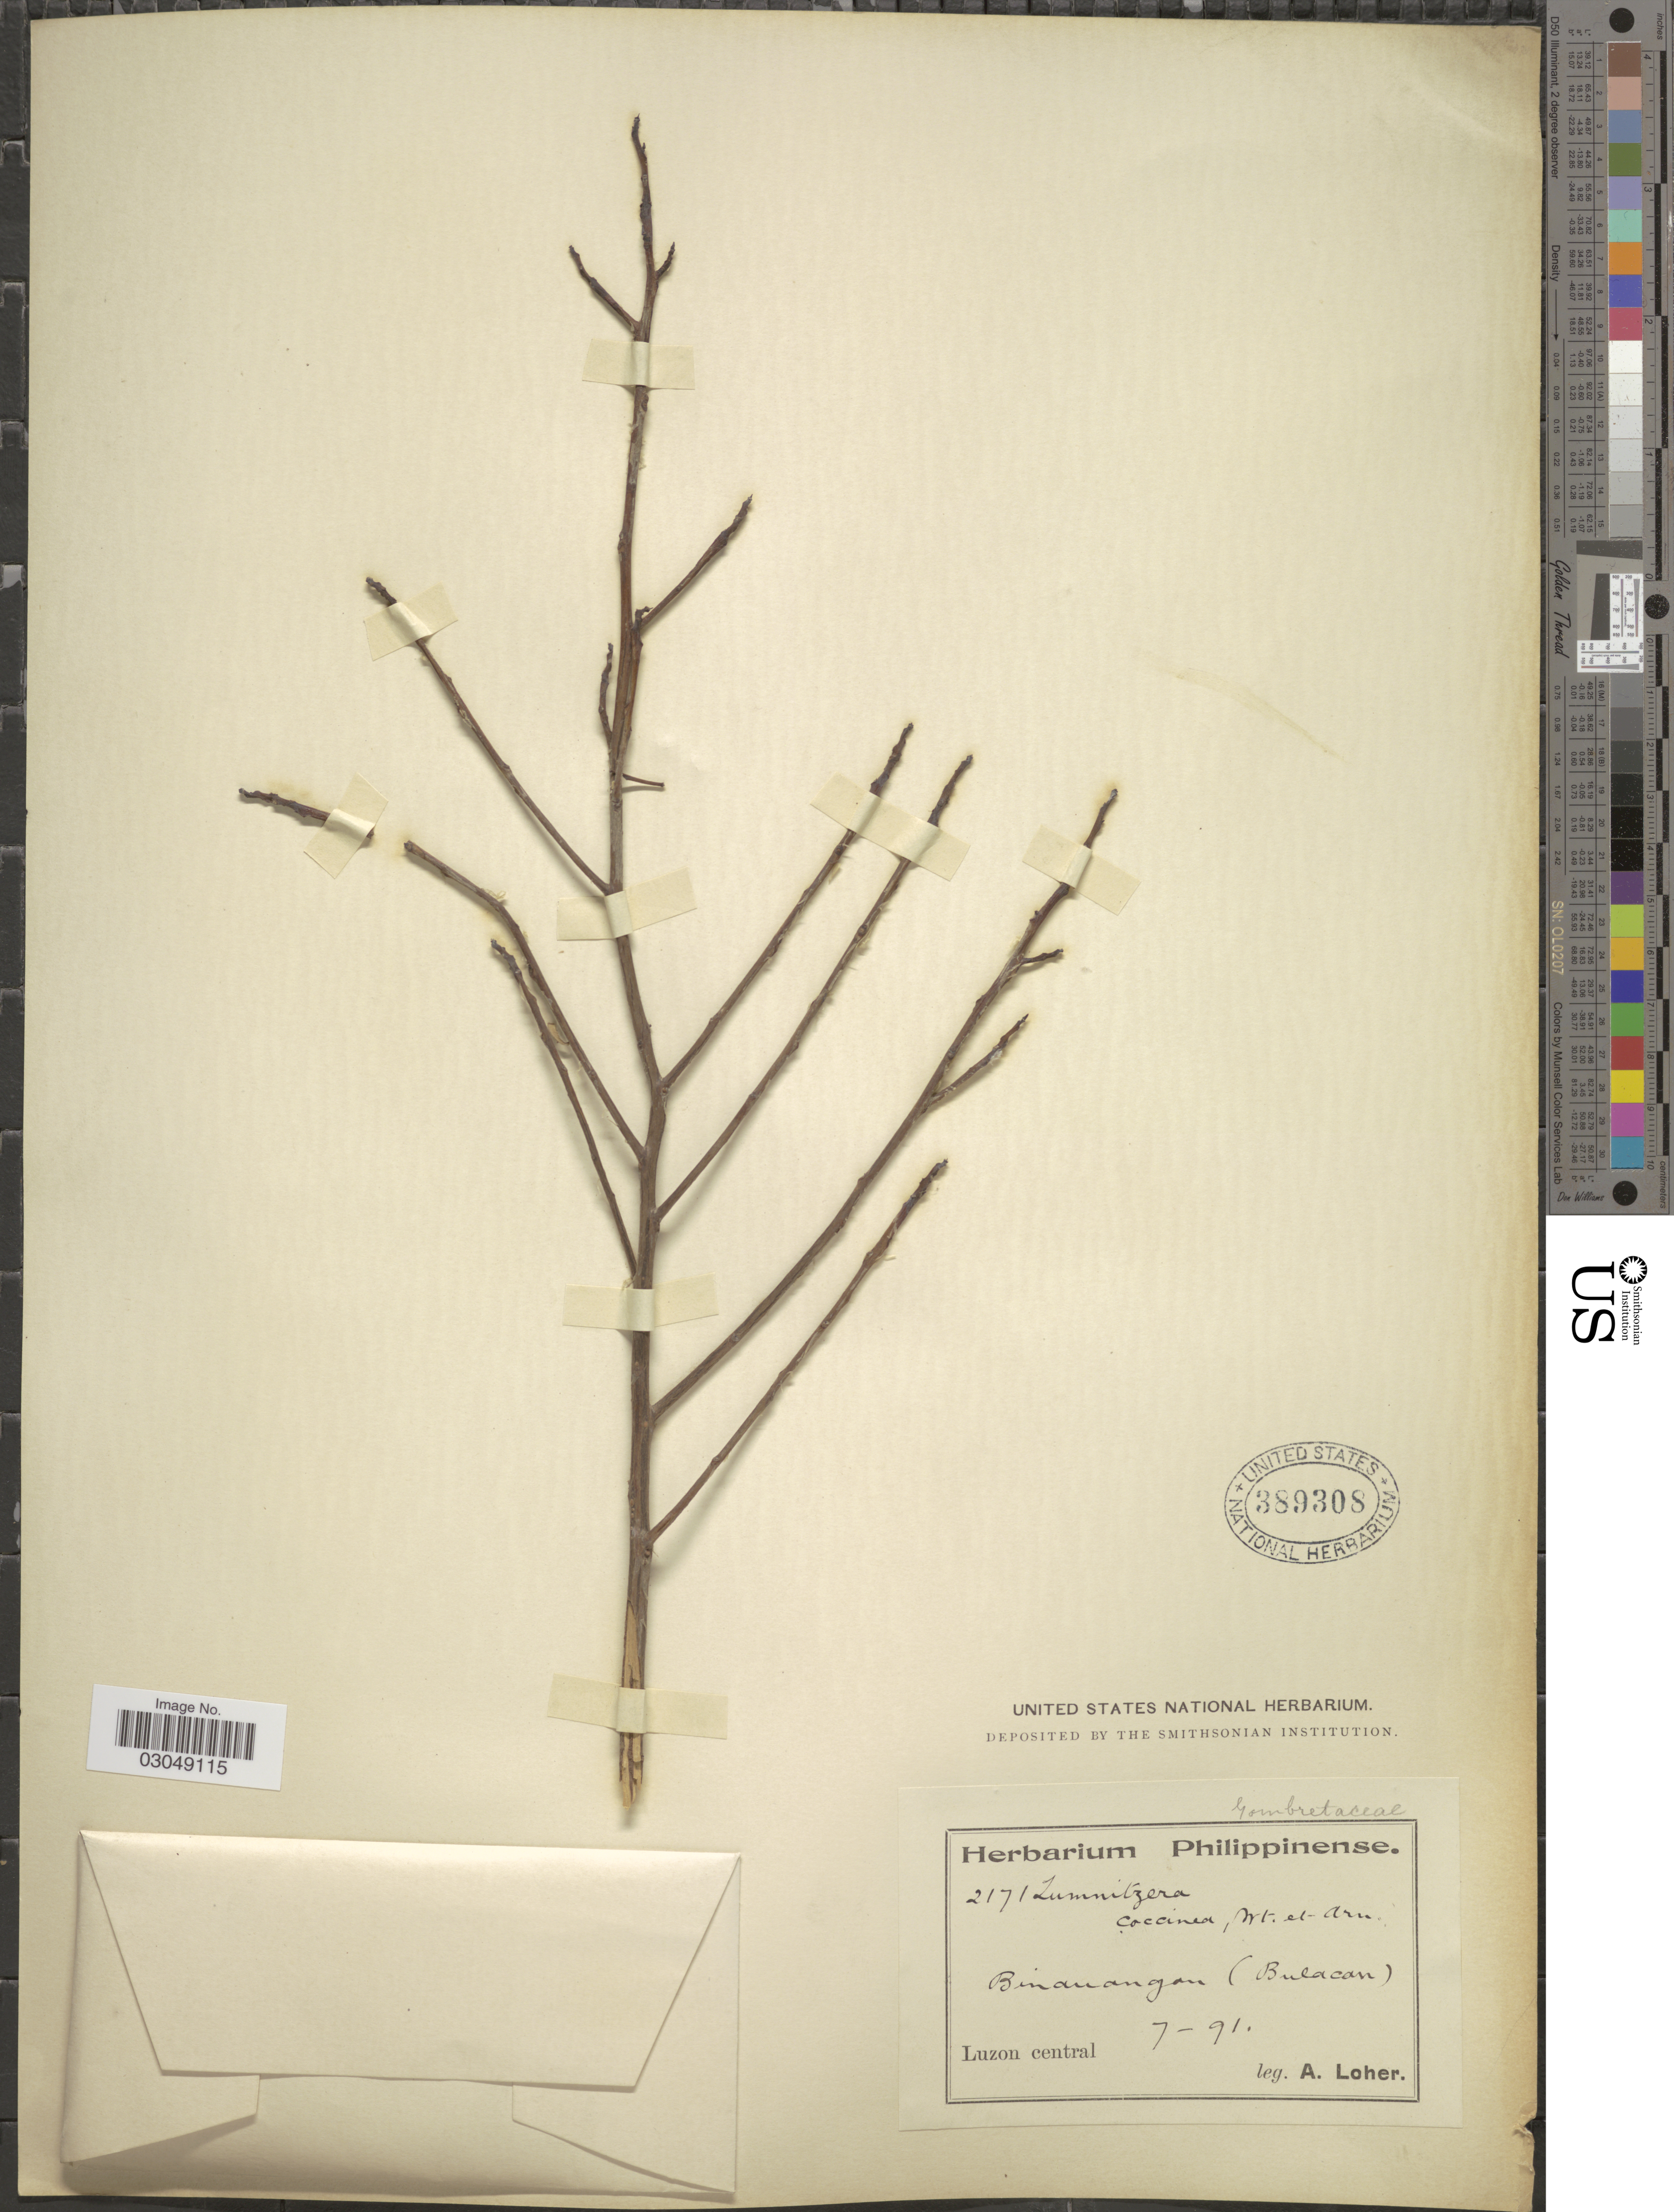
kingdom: Plantae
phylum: Tracheophyta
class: Magnoliopsida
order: Myrtales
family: Combretaceae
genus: Lumnitzera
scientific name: Lumnitzera littorea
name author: (Jack) Voight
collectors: A. Loher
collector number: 2171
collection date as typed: Transcribed d/m/y: /7/91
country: Philippines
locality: Binanangan (Bulacan).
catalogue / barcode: US 389308